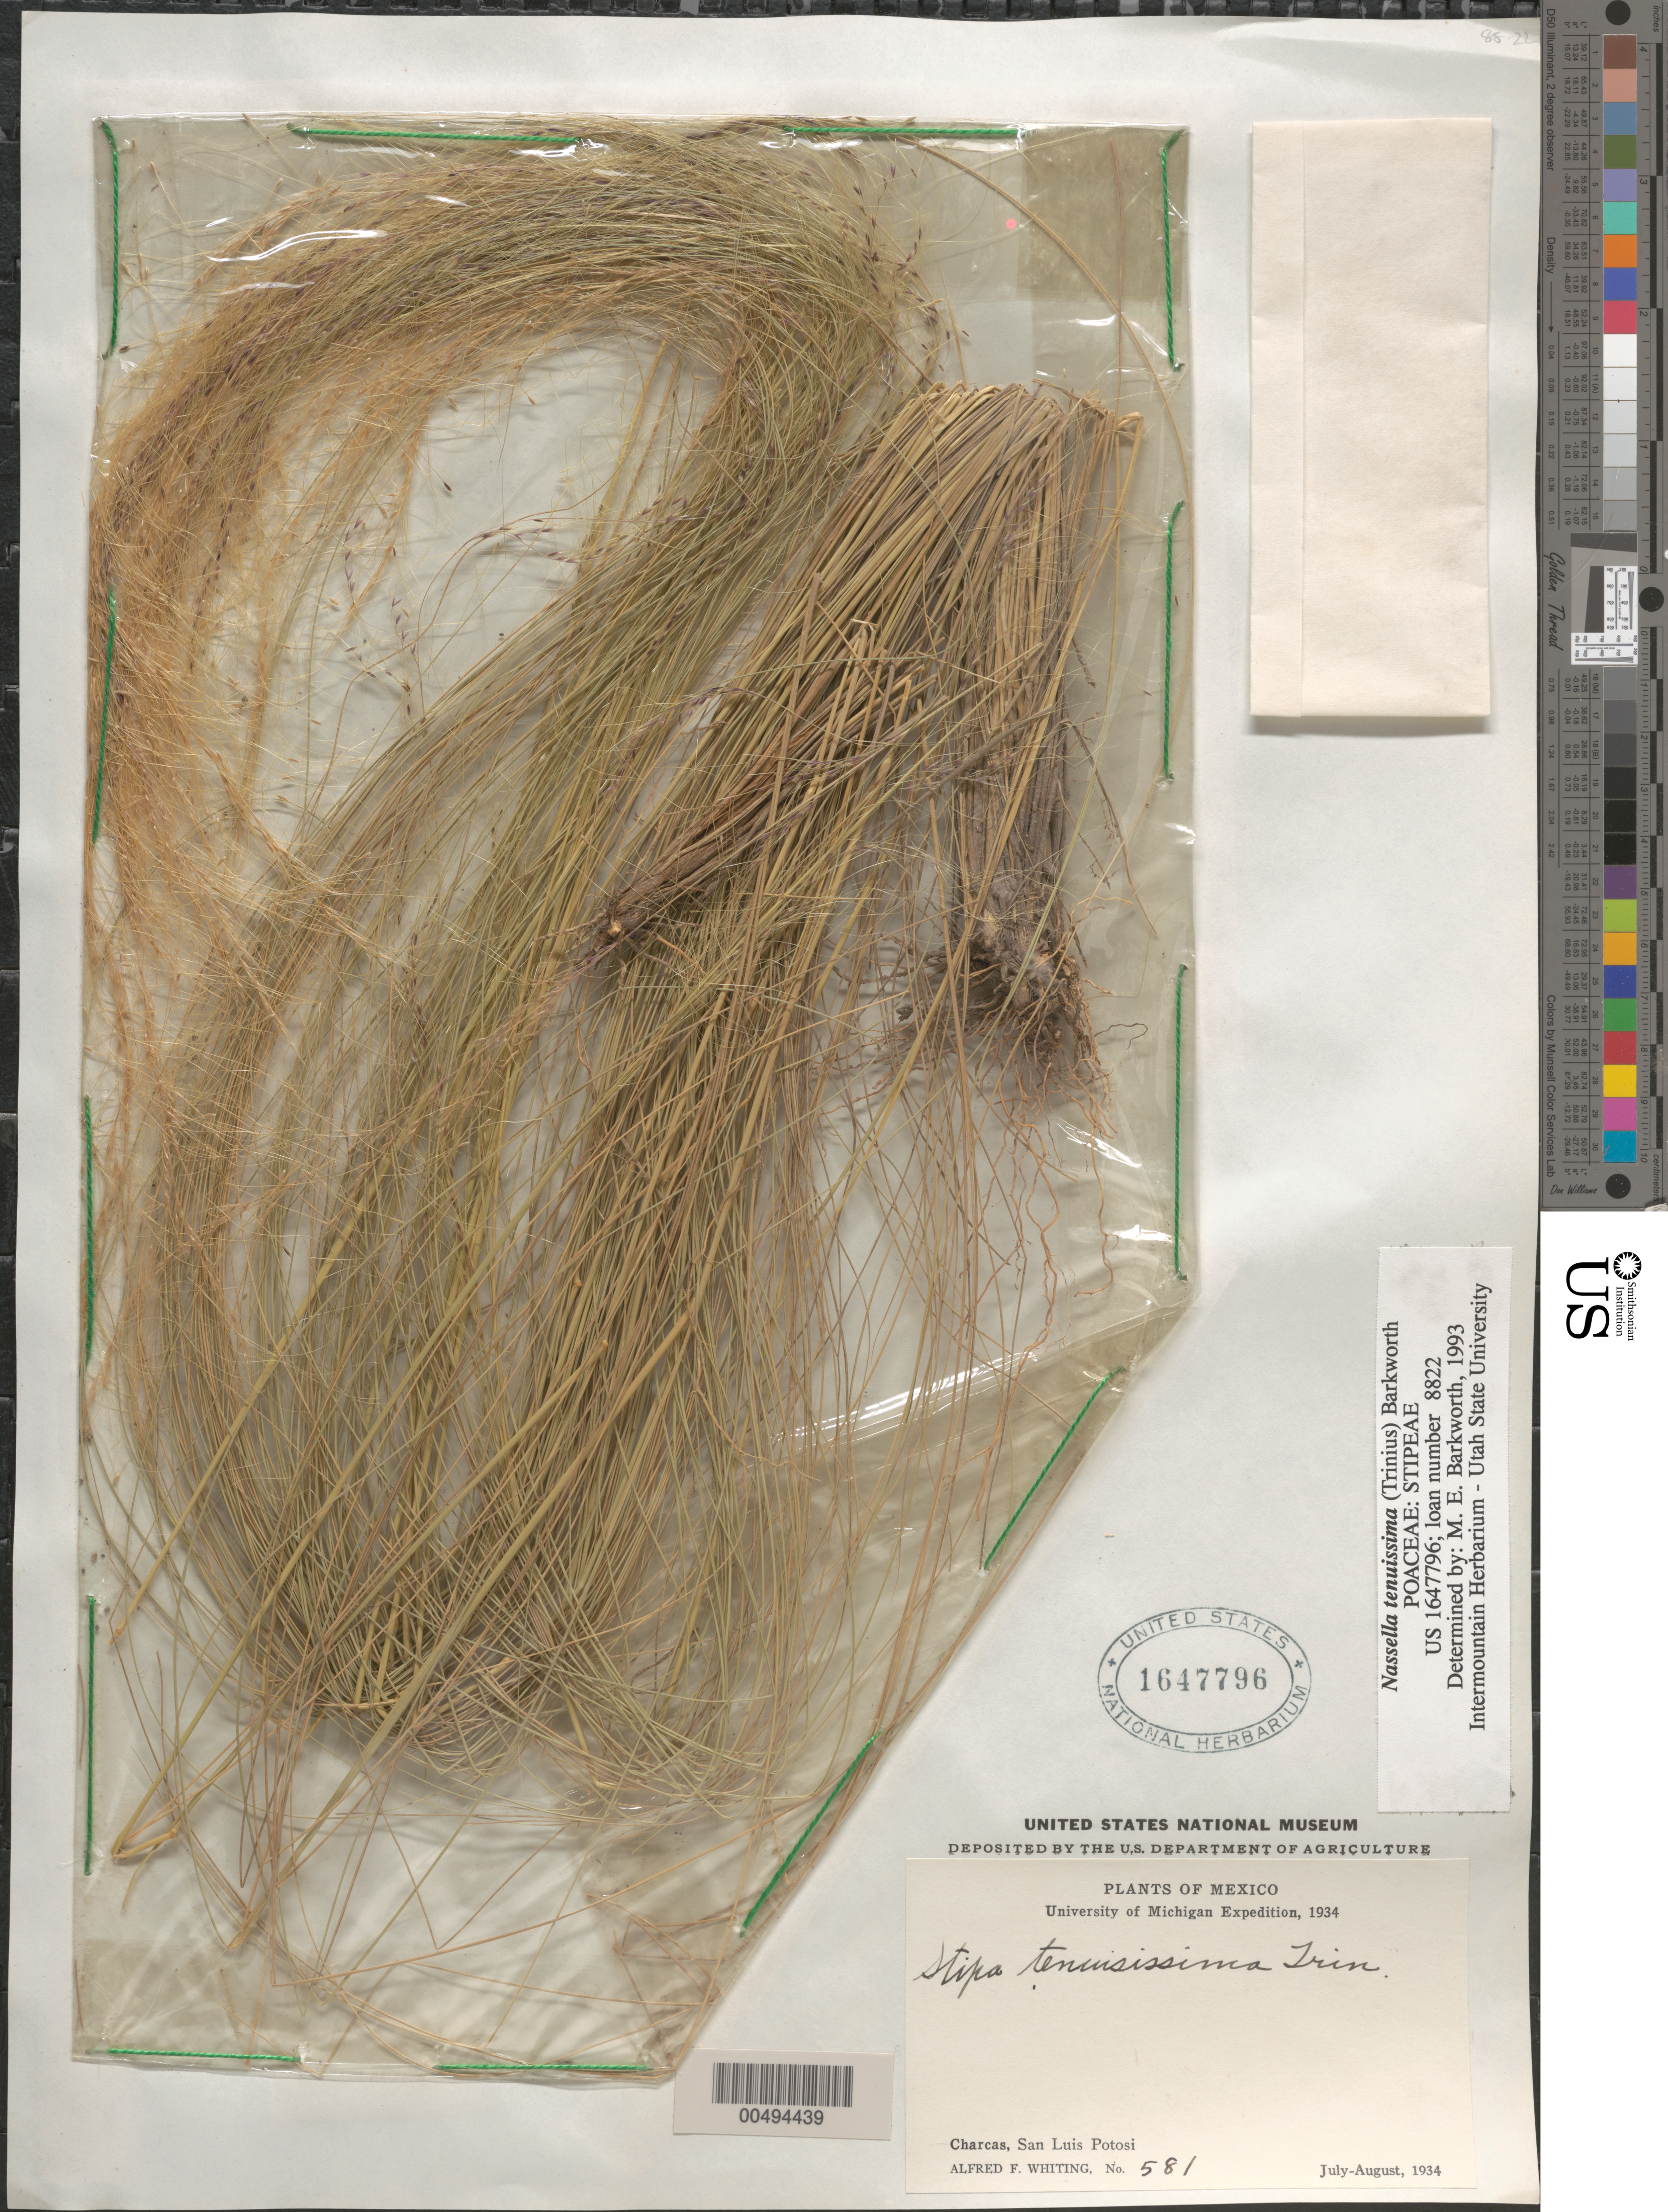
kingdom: Plantae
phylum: Tracheophyta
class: Liliopsida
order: Poales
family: Poaceae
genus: Nassella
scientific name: Nassella tenuissima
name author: (Trin.) Barkworth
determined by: Barkworth, M. E.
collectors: A. F. Whiting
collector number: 581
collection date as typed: Jul 1934 to Aug 1934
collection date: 1934-07/1934-08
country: Mexico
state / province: San Luis Potosi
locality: Charcas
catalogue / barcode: US 1647796